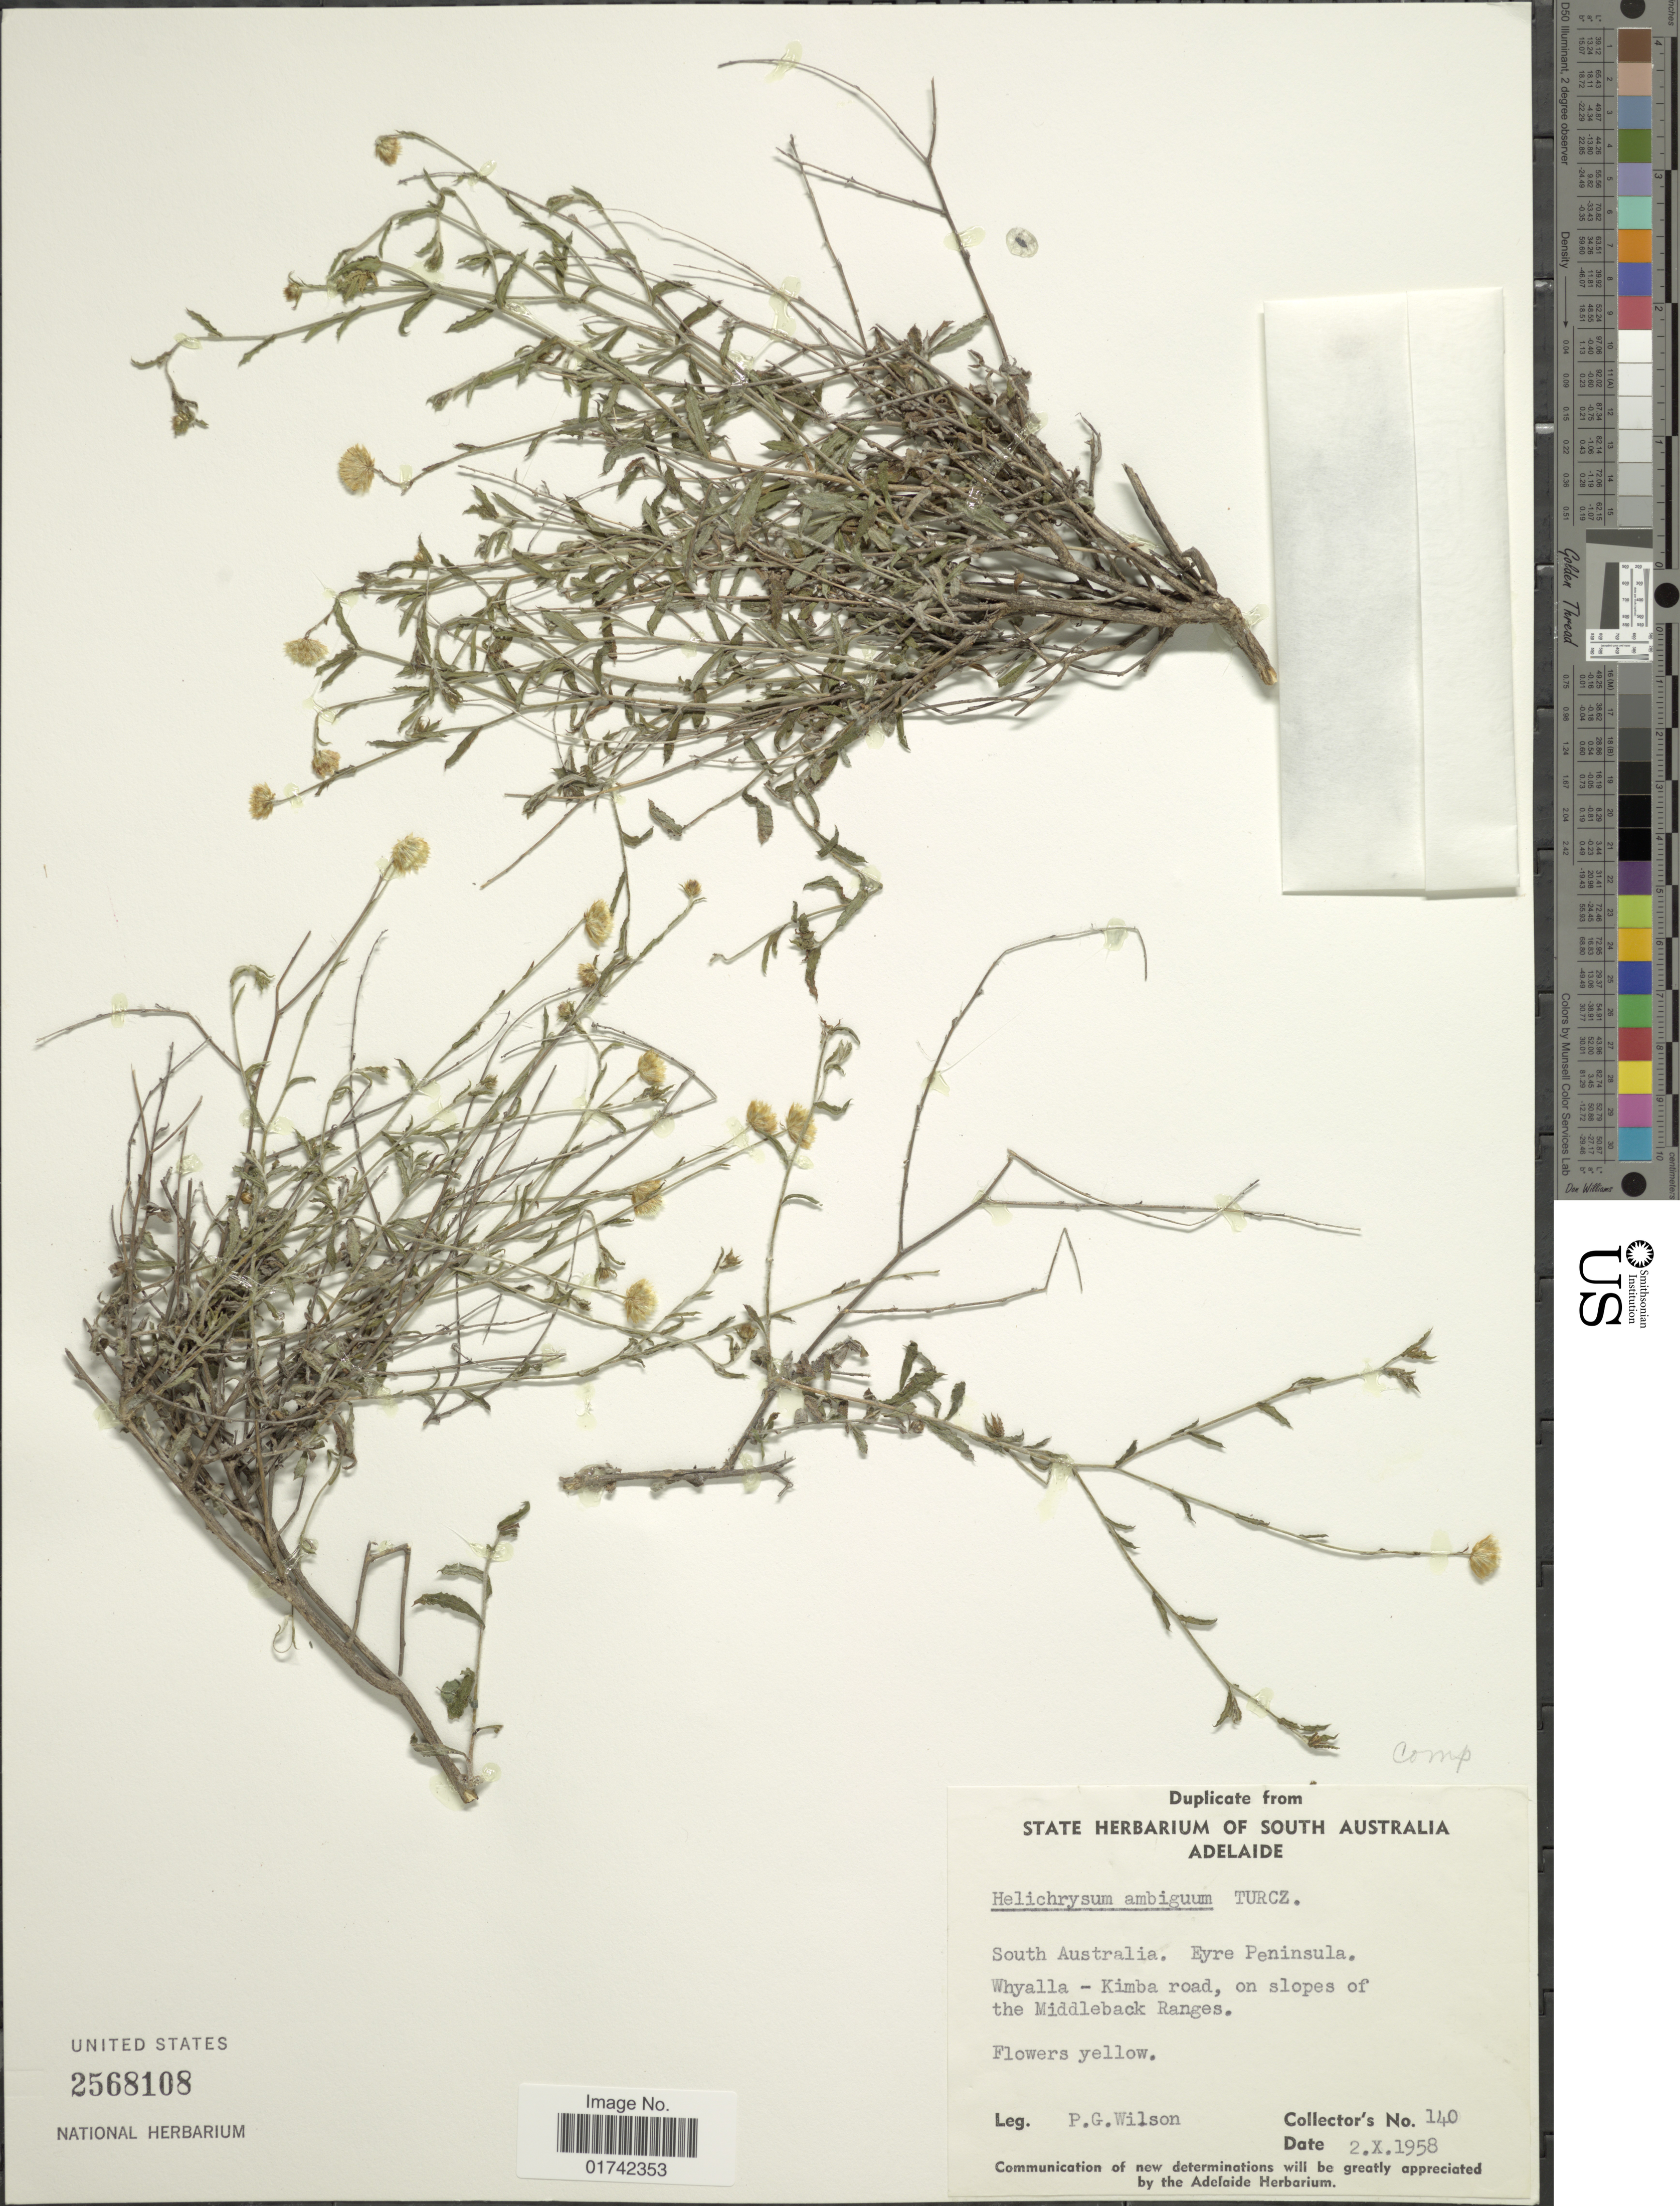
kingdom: Plantae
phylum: Tracheophyta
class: Magnoliopsida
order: Asterales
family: Asteraceae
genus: Helichrysum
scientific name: Helichrysum ambiguum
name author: Turcz.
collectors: P. Wilson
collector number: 140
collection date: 1958-10-02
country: Australia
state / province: South Australia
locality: Eyre Peninsula, Whyalla-Kimba road, on slopes of the Middleback Ranges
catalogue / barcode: US 2568108